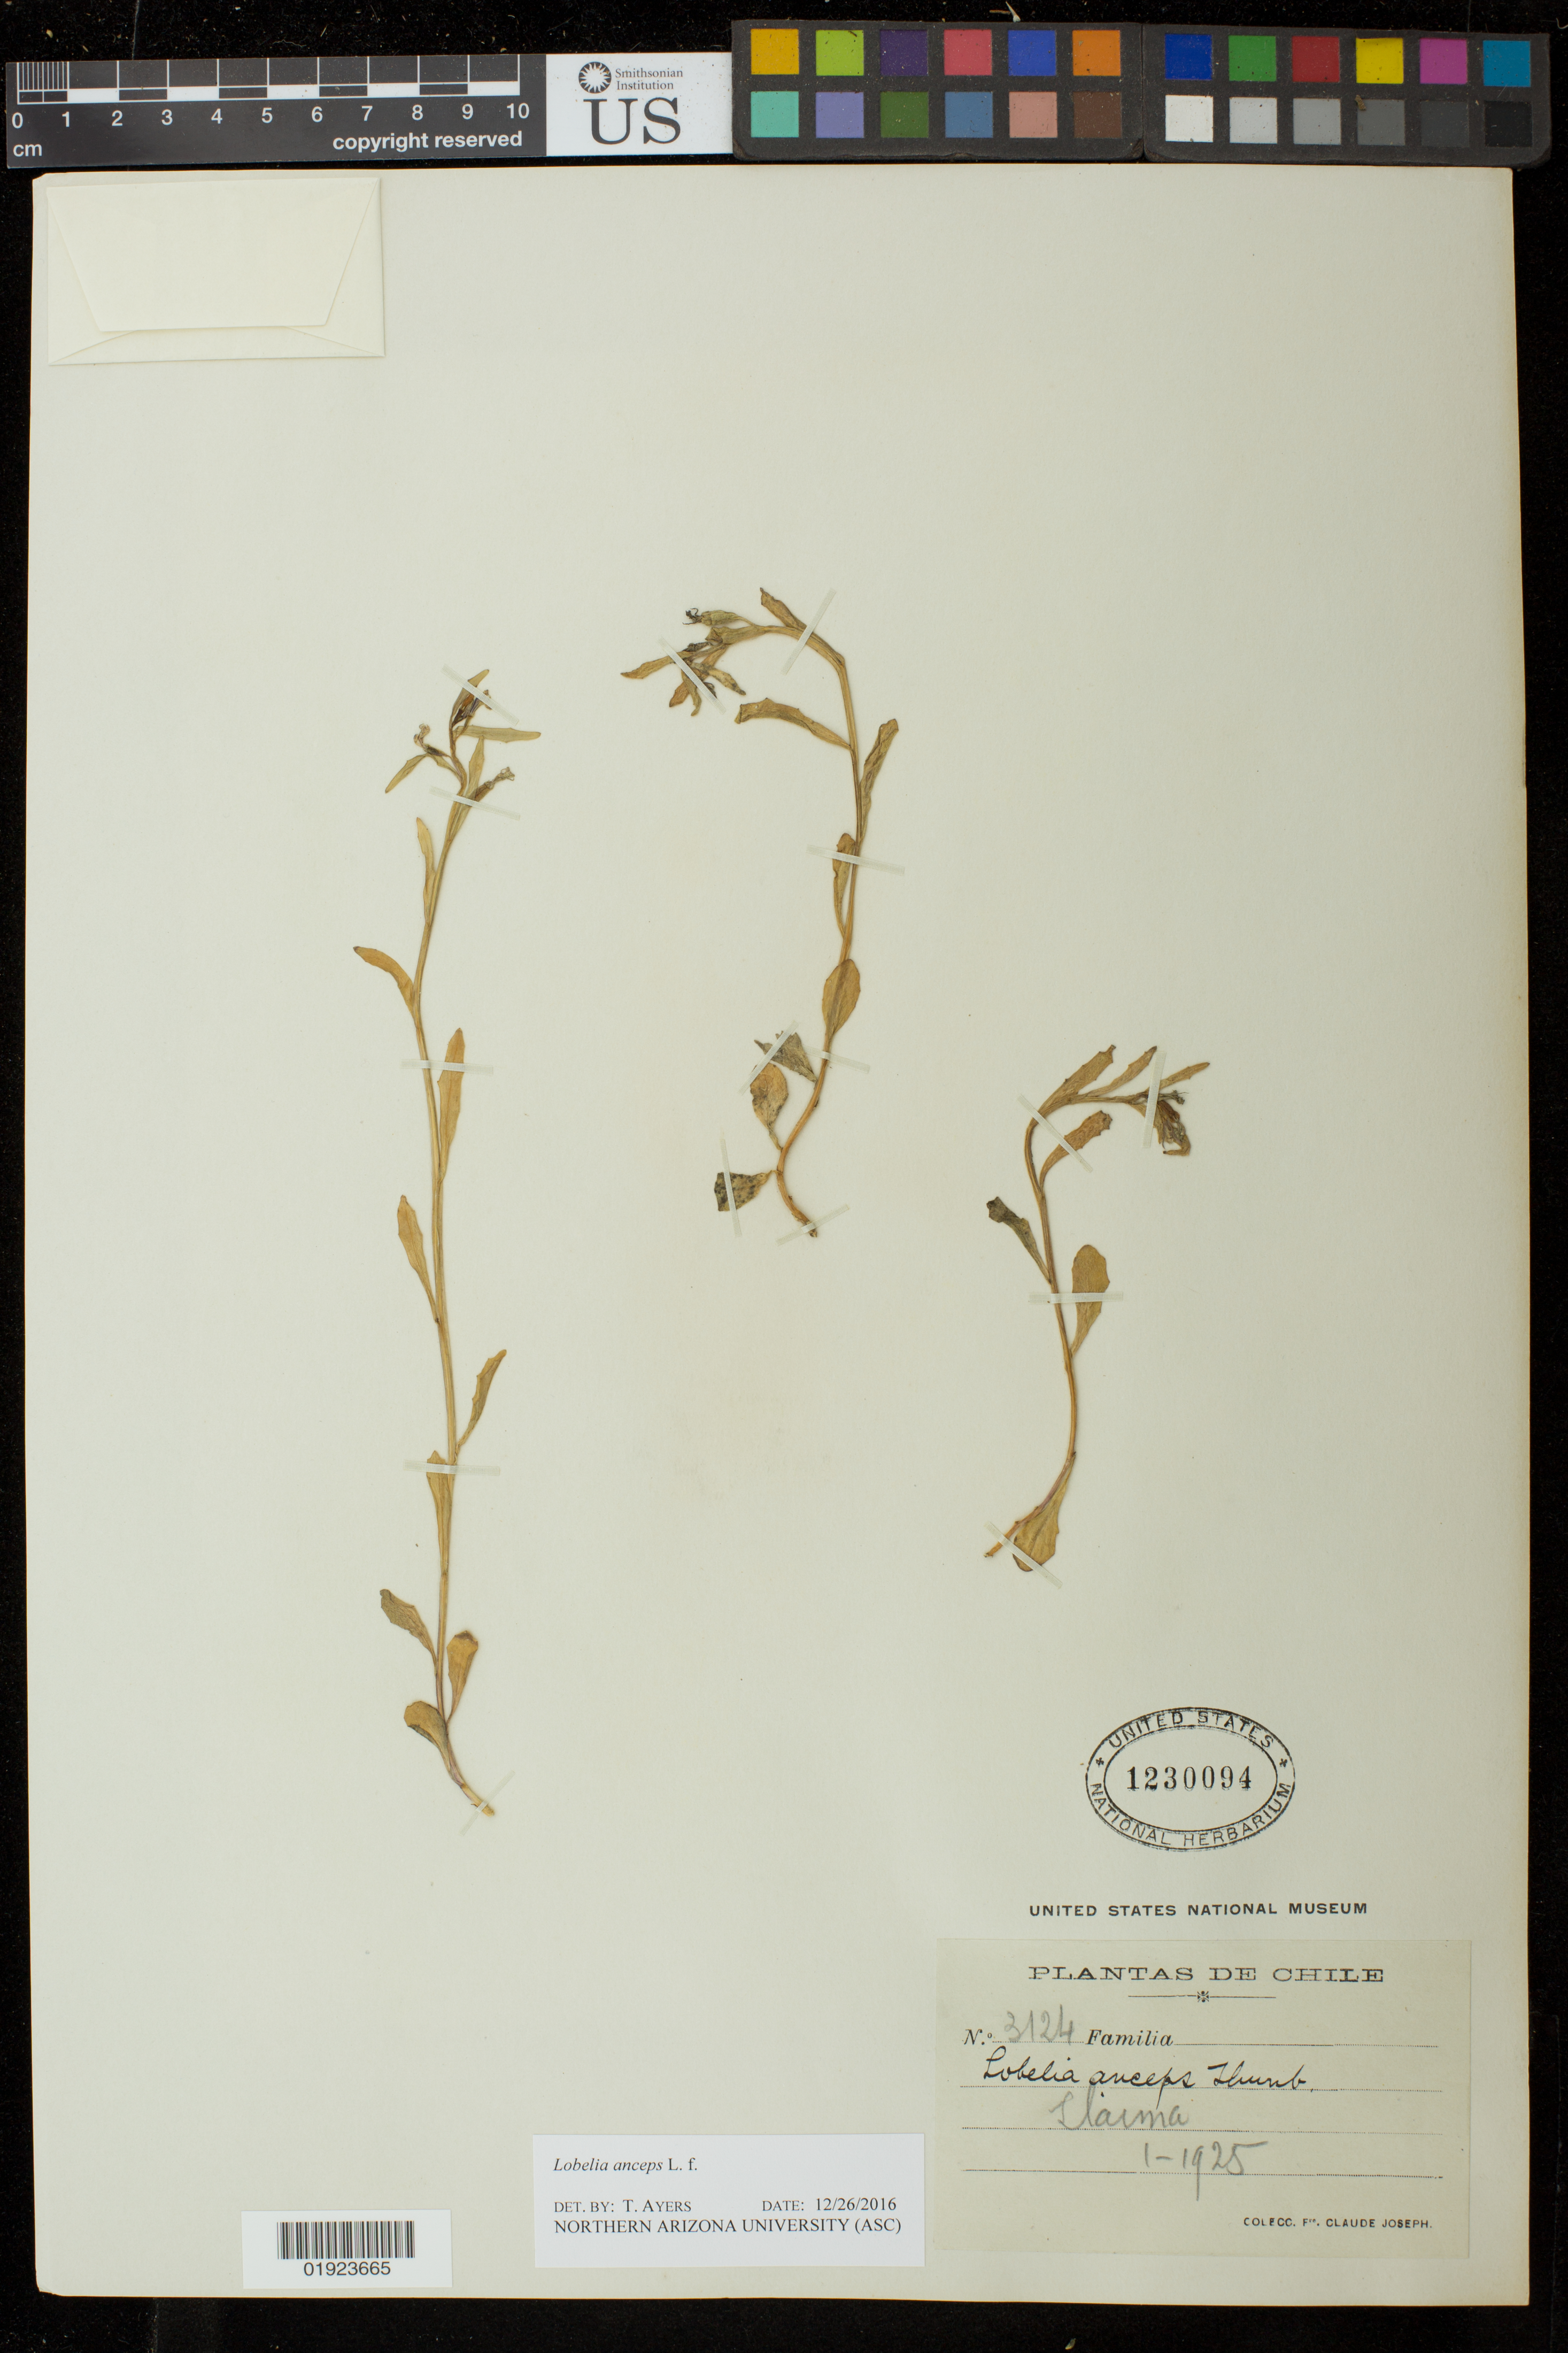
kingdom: Plantae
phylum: Tracheophyta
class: Magnoliopsida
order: Asterales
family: Campanulaceae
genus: Lobelia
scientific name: Lobelia anceps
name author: L. f.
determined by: Ayers, T.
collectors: C. Joseph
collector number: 3124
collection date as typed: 1-1925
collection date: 1925-01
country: Chile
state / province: Araucanía (IX)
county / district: Cautin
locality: Llaima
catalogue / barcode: US 1230094